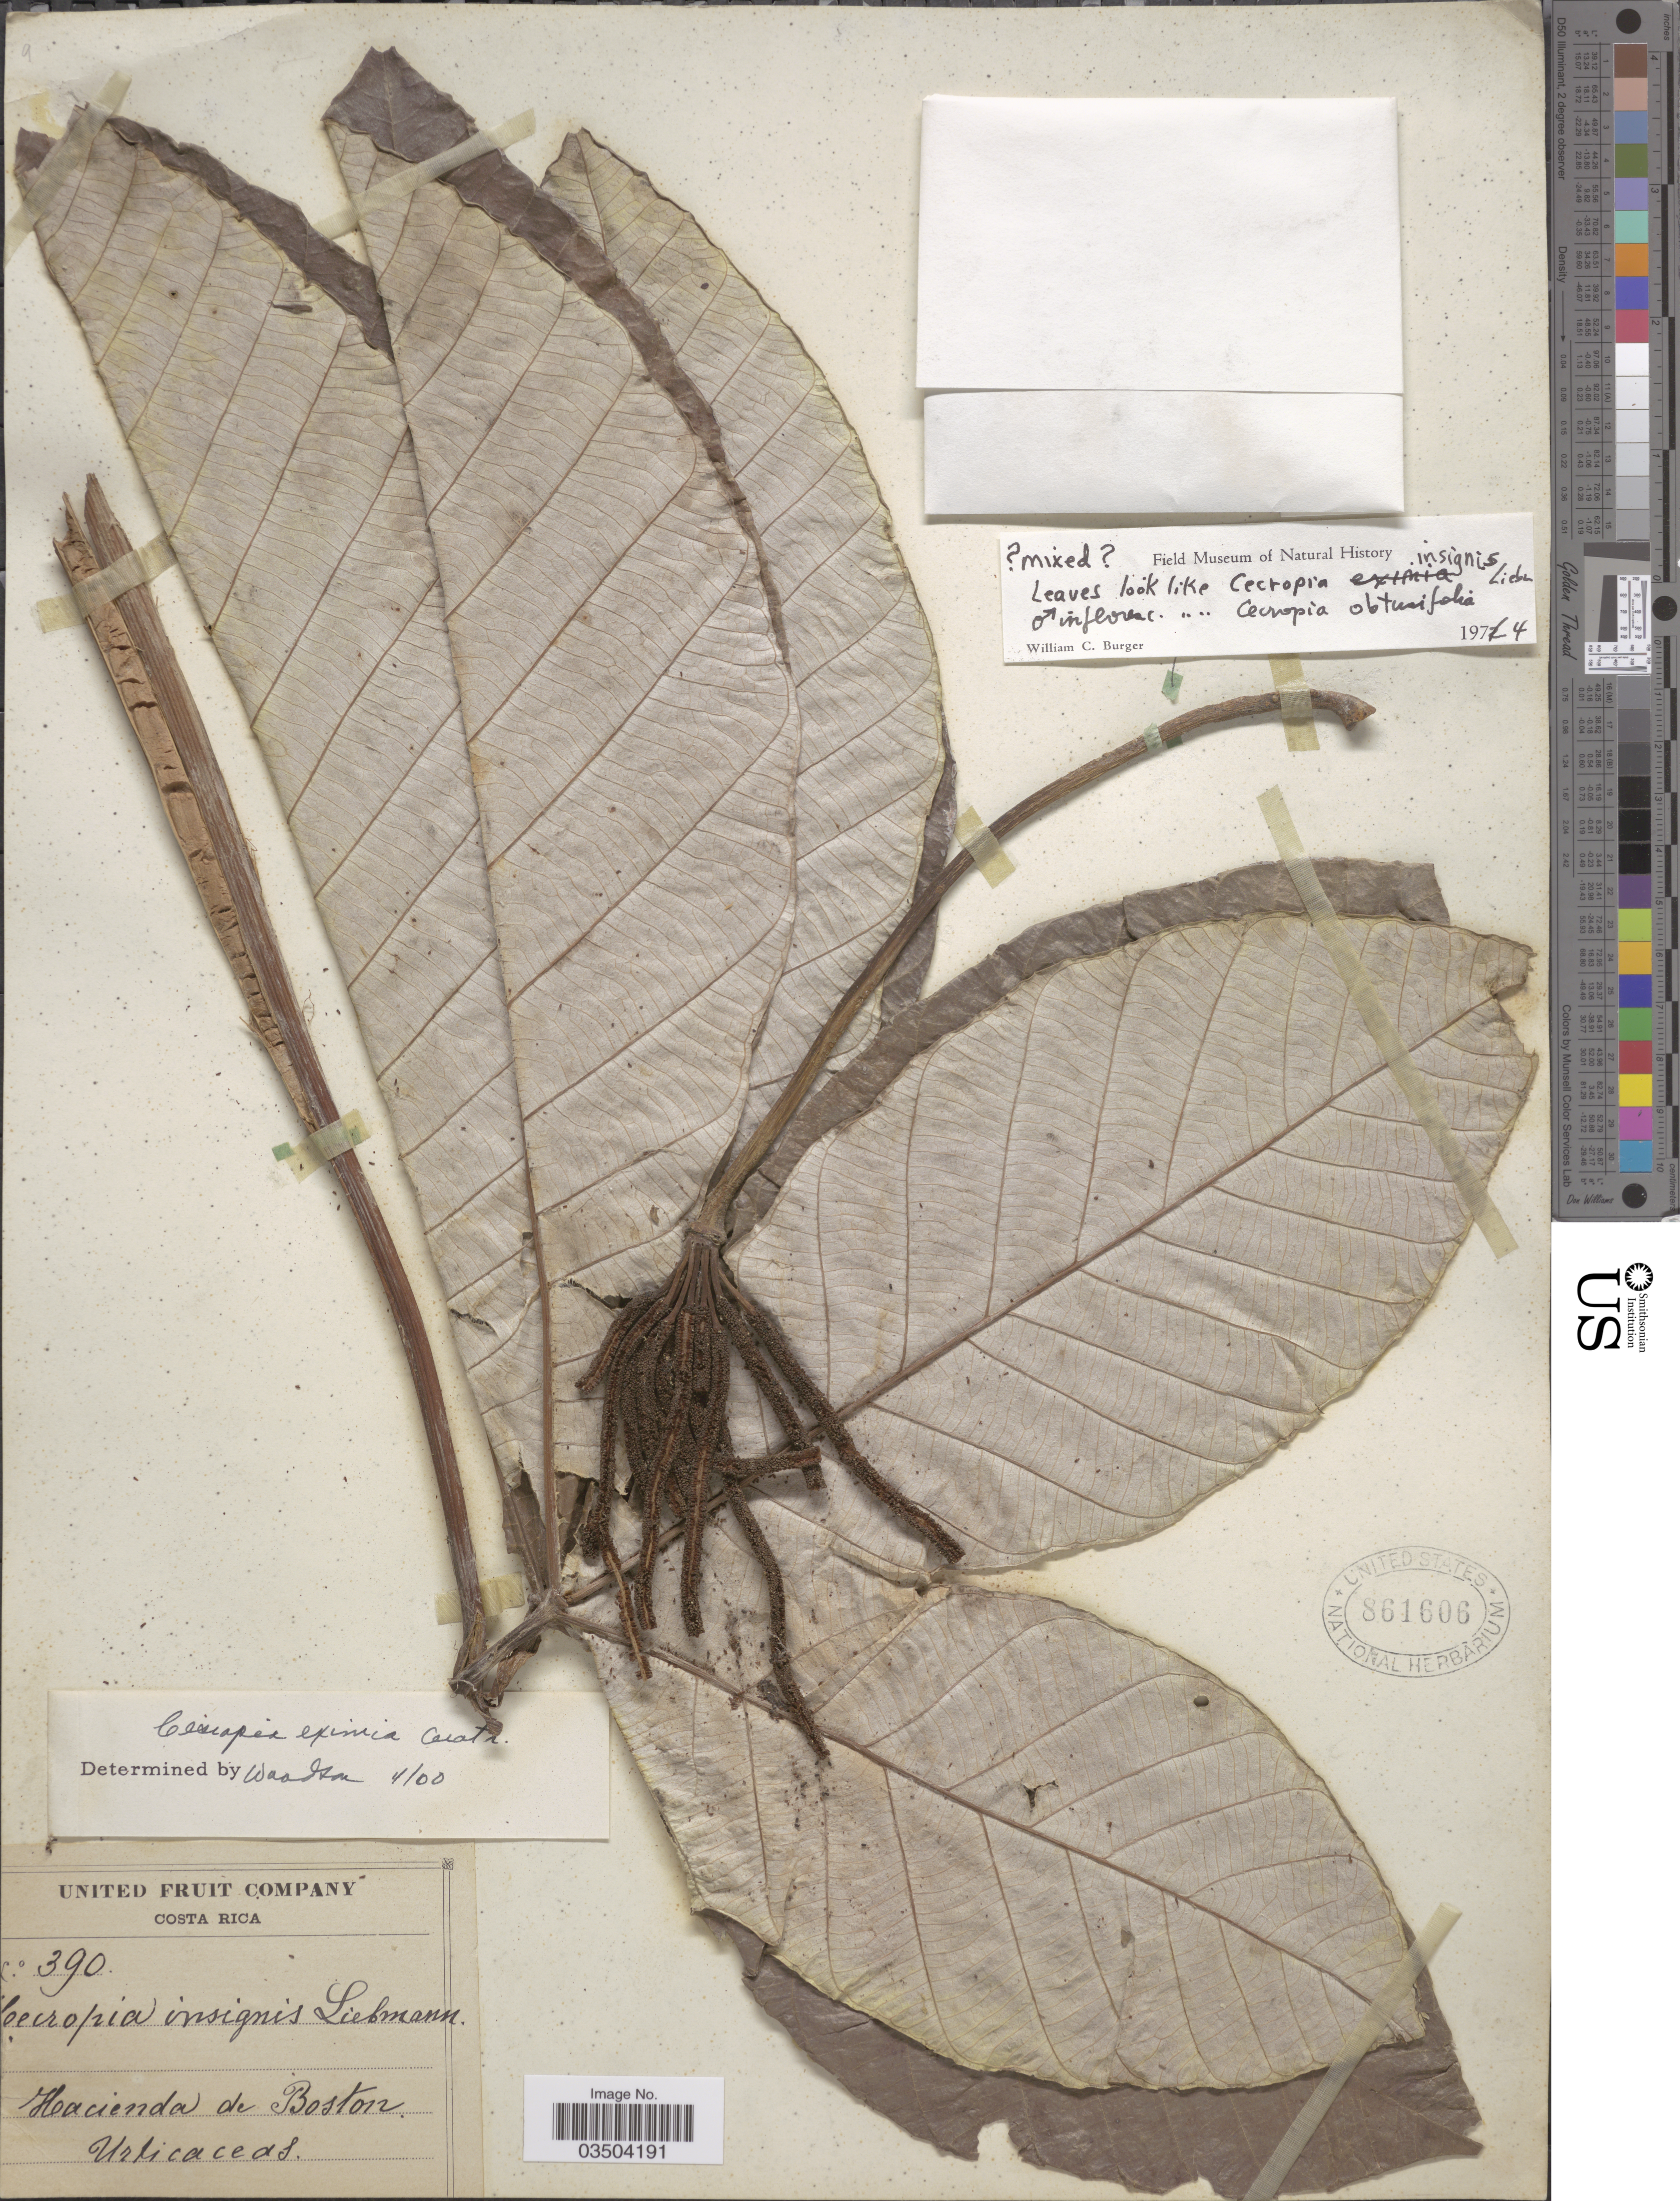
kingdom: Plantae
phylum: Tracheophyta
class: Magnoliopsida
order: Rosales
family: Urticaceae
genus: Cecropia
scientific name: Cecropia sp.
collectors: United Fruit Company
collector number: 390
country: Costa Rica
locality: Hacienda de Boston. Urticaceas.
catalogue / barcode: US 861606